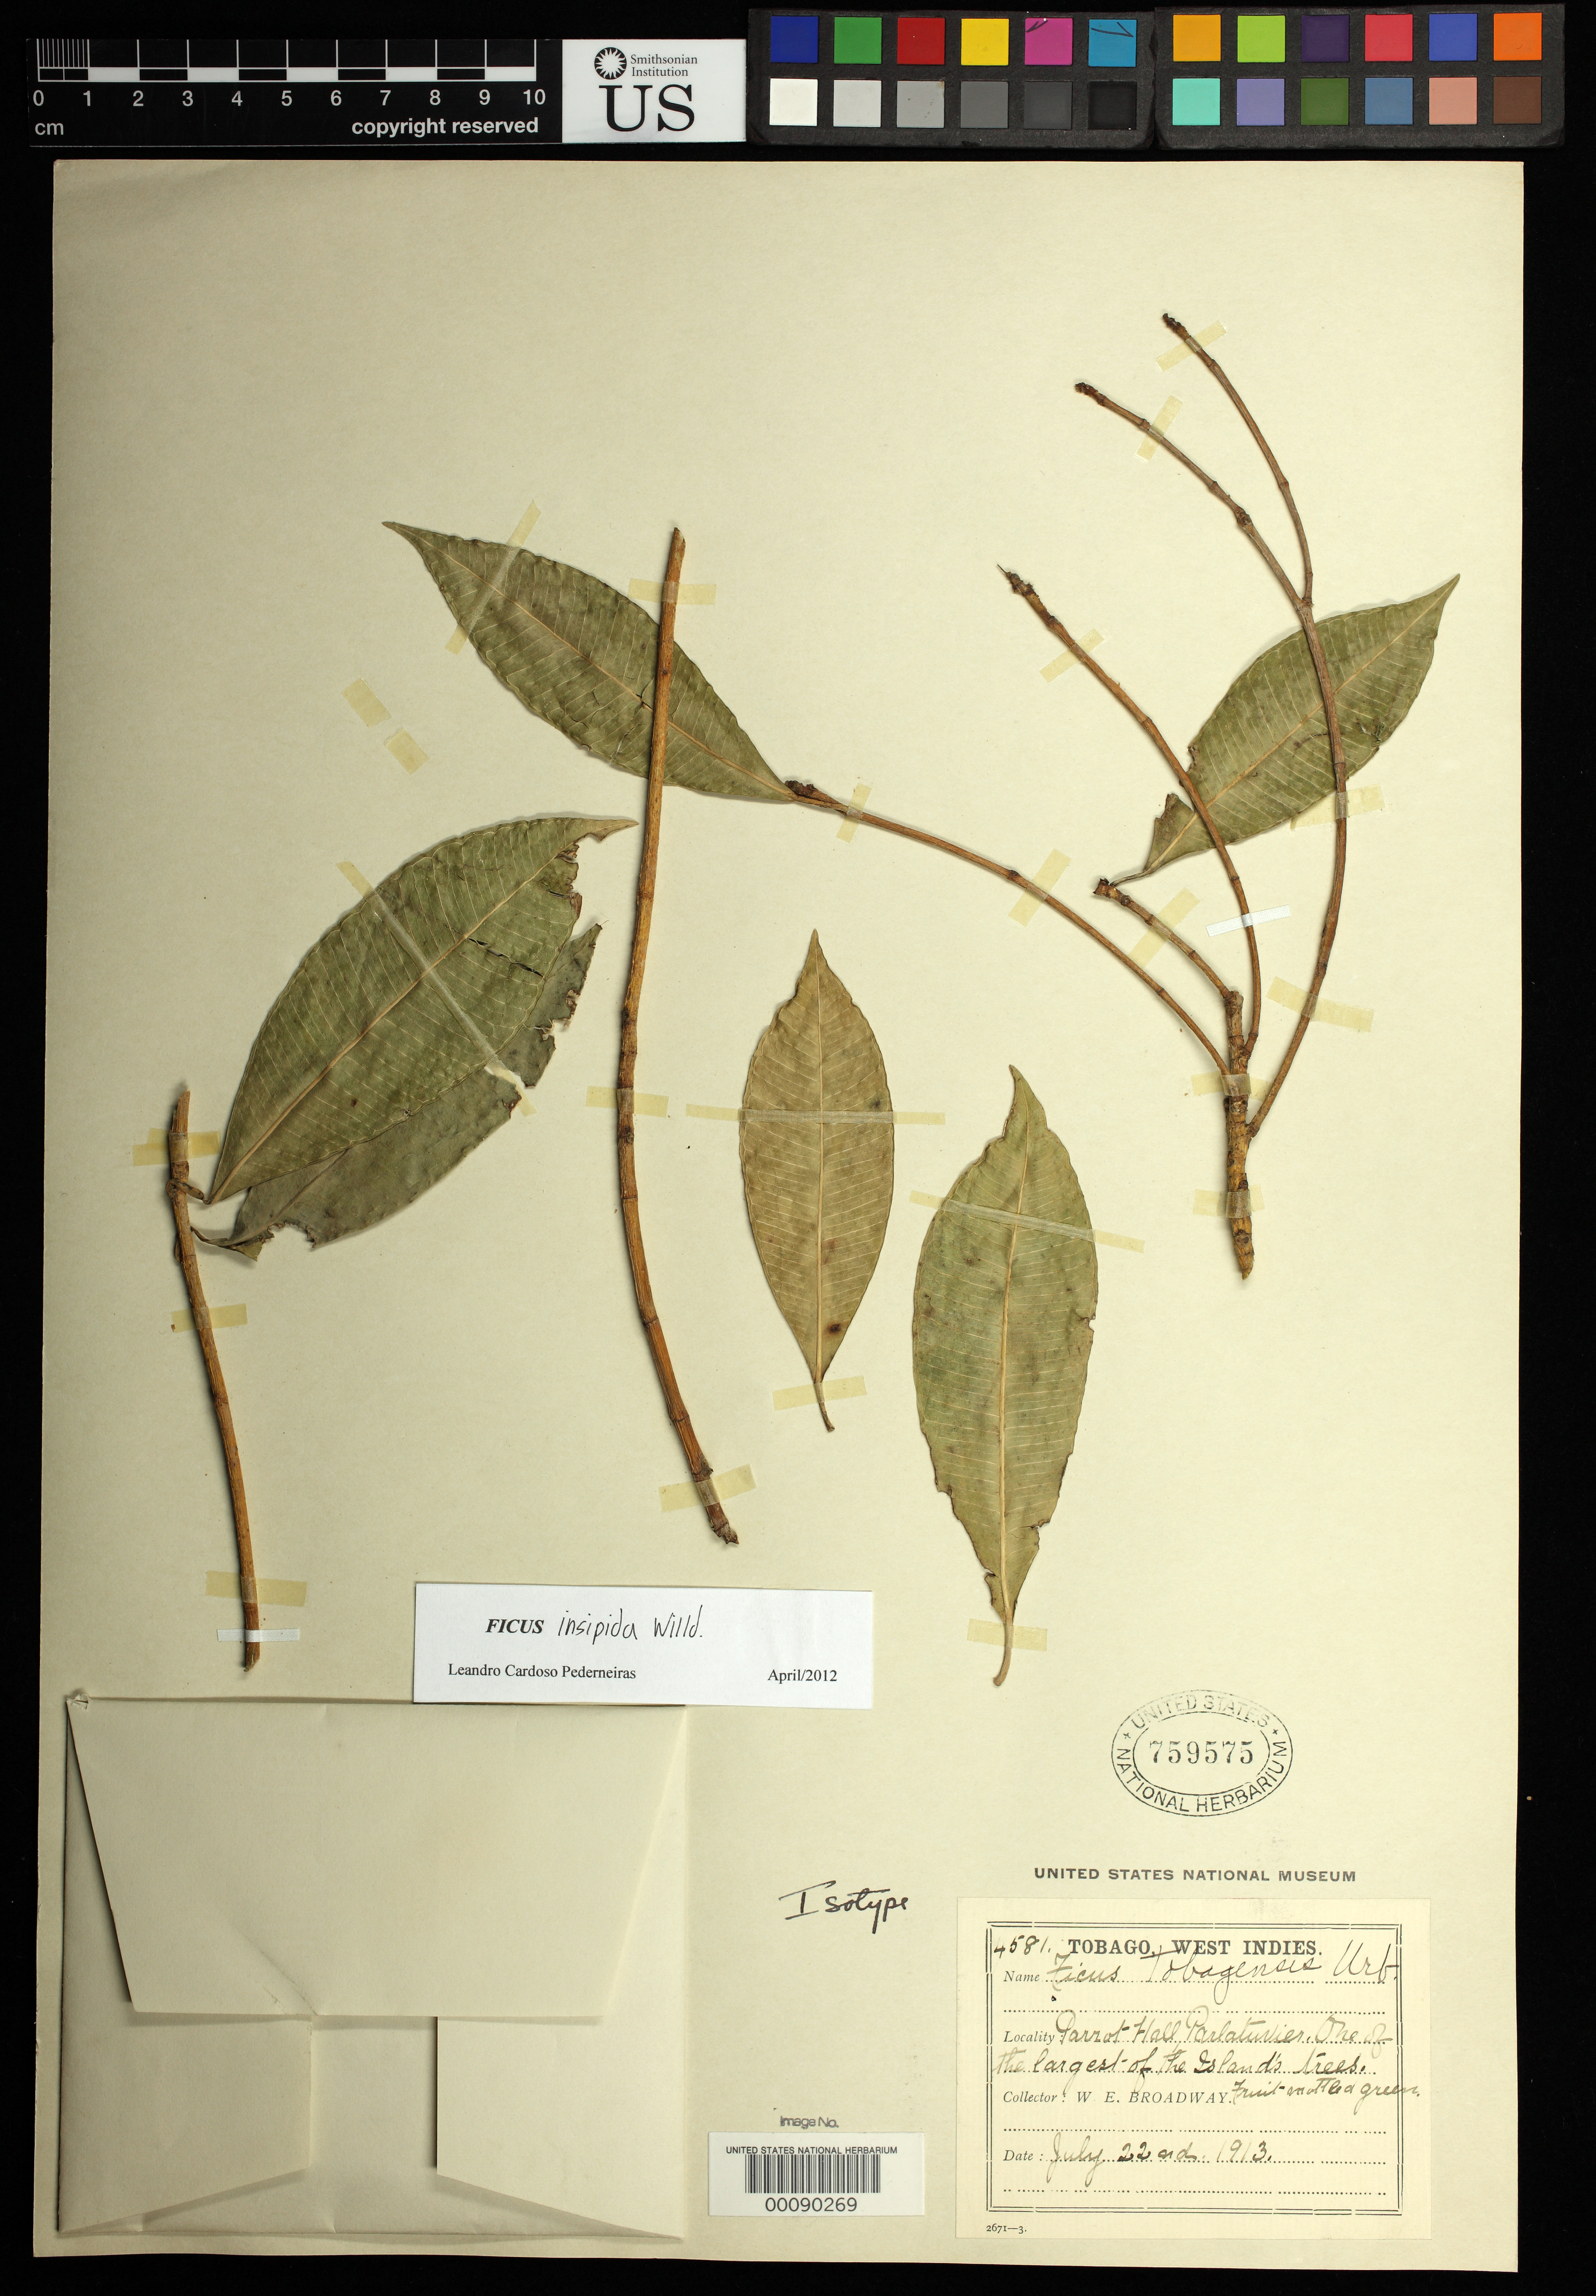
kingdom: Plantae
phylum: Tracheophyta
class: Magnoliopsida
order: Rosales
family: Moraceae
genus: Ficus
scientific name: Ficus tobagensis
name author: Urb.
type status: Isotype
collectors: W. E. Broadway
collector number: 4581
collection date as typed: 22 Jul 1913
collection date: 1913-07-22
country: Trinidad and Tobago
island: Tobago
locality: Parrot Hall, Parlatuvier.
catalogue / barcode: US 759575